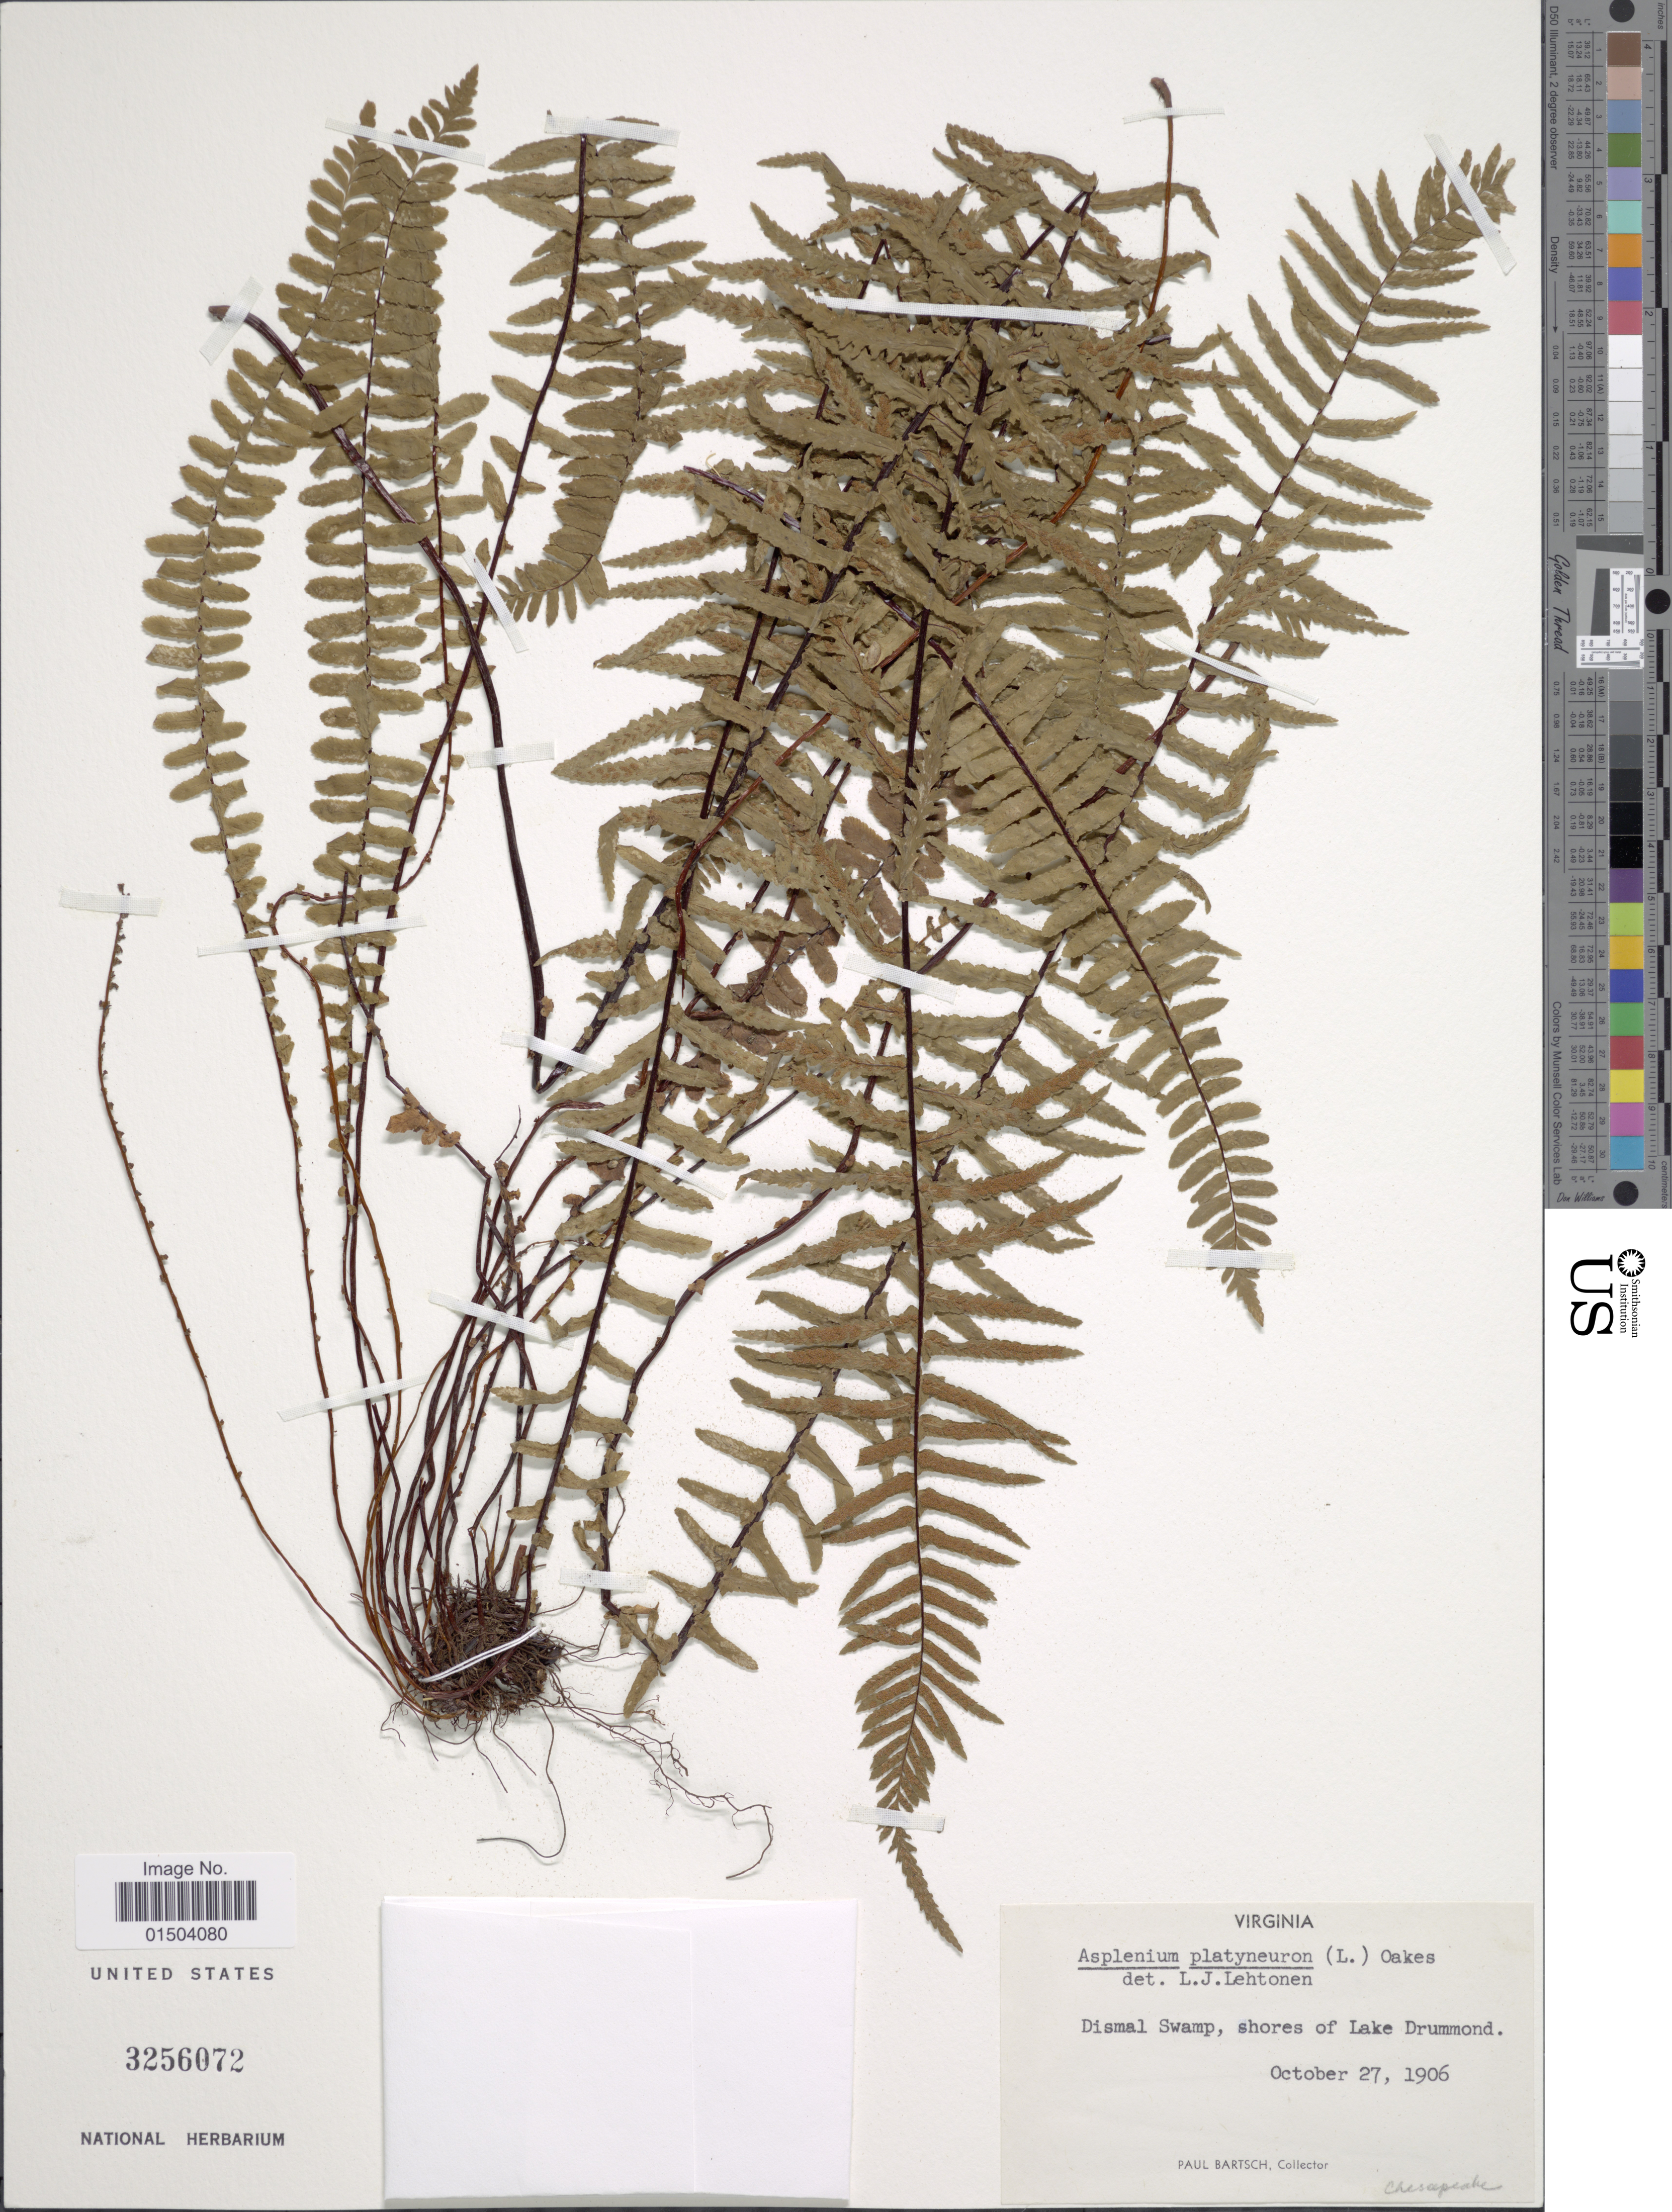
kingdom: Plantae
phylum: Tracheophyta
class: Polypodiopsida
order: Polypodiales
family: Aspleniaceae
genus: Asplenium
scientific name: Asplenium platyneuron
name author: (L.) Britton, Stearns & Poggenb.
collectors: P. Bartsch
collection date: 1906-10-27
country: United States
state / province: Virginia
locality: Dismal Swamp, shores of lake Drummond.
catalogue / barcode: US 3256072